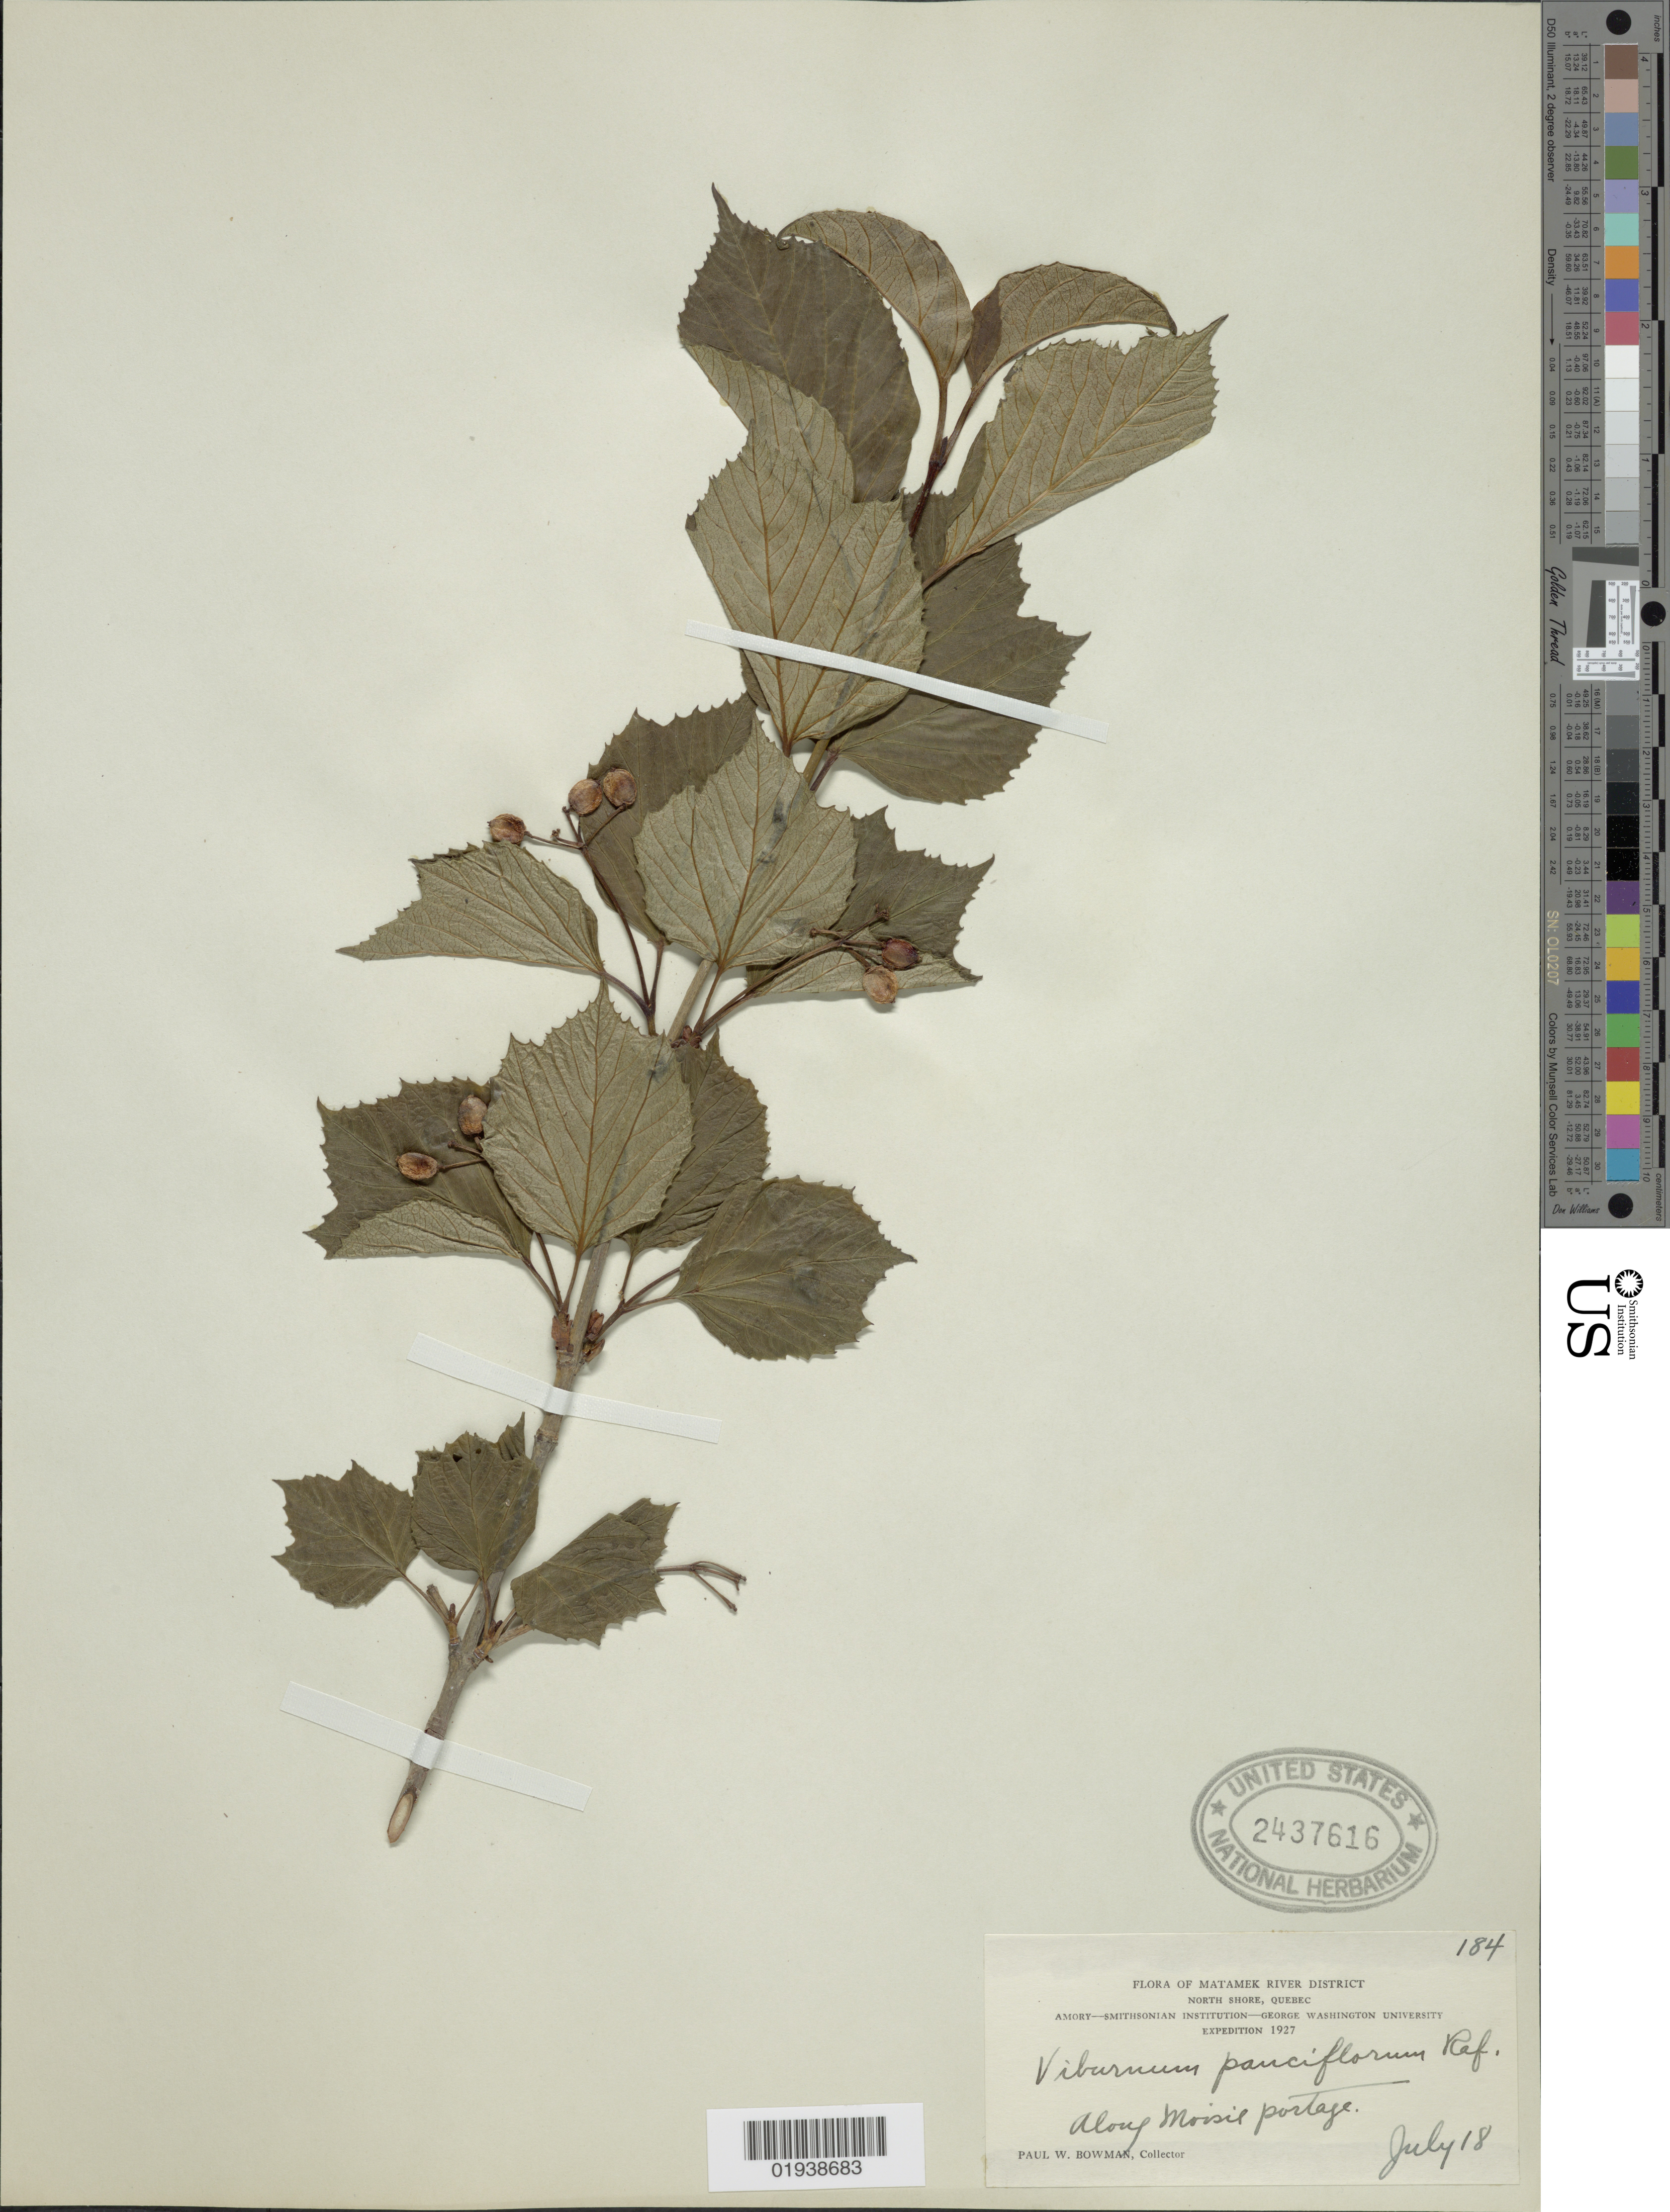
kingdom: Plantae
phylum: Tracheophyta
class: Magnoliopsida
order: Dipsacales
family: Viburnaceae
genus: Viburnum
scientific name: Viburnum edule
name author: (Michx.) Raf.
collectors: P. Bowman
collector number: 184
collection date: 1927-07-18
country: Canada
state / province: Quebec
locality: Matamek River District, North Shore. Along Moisil portage.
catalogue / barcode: US 2437616